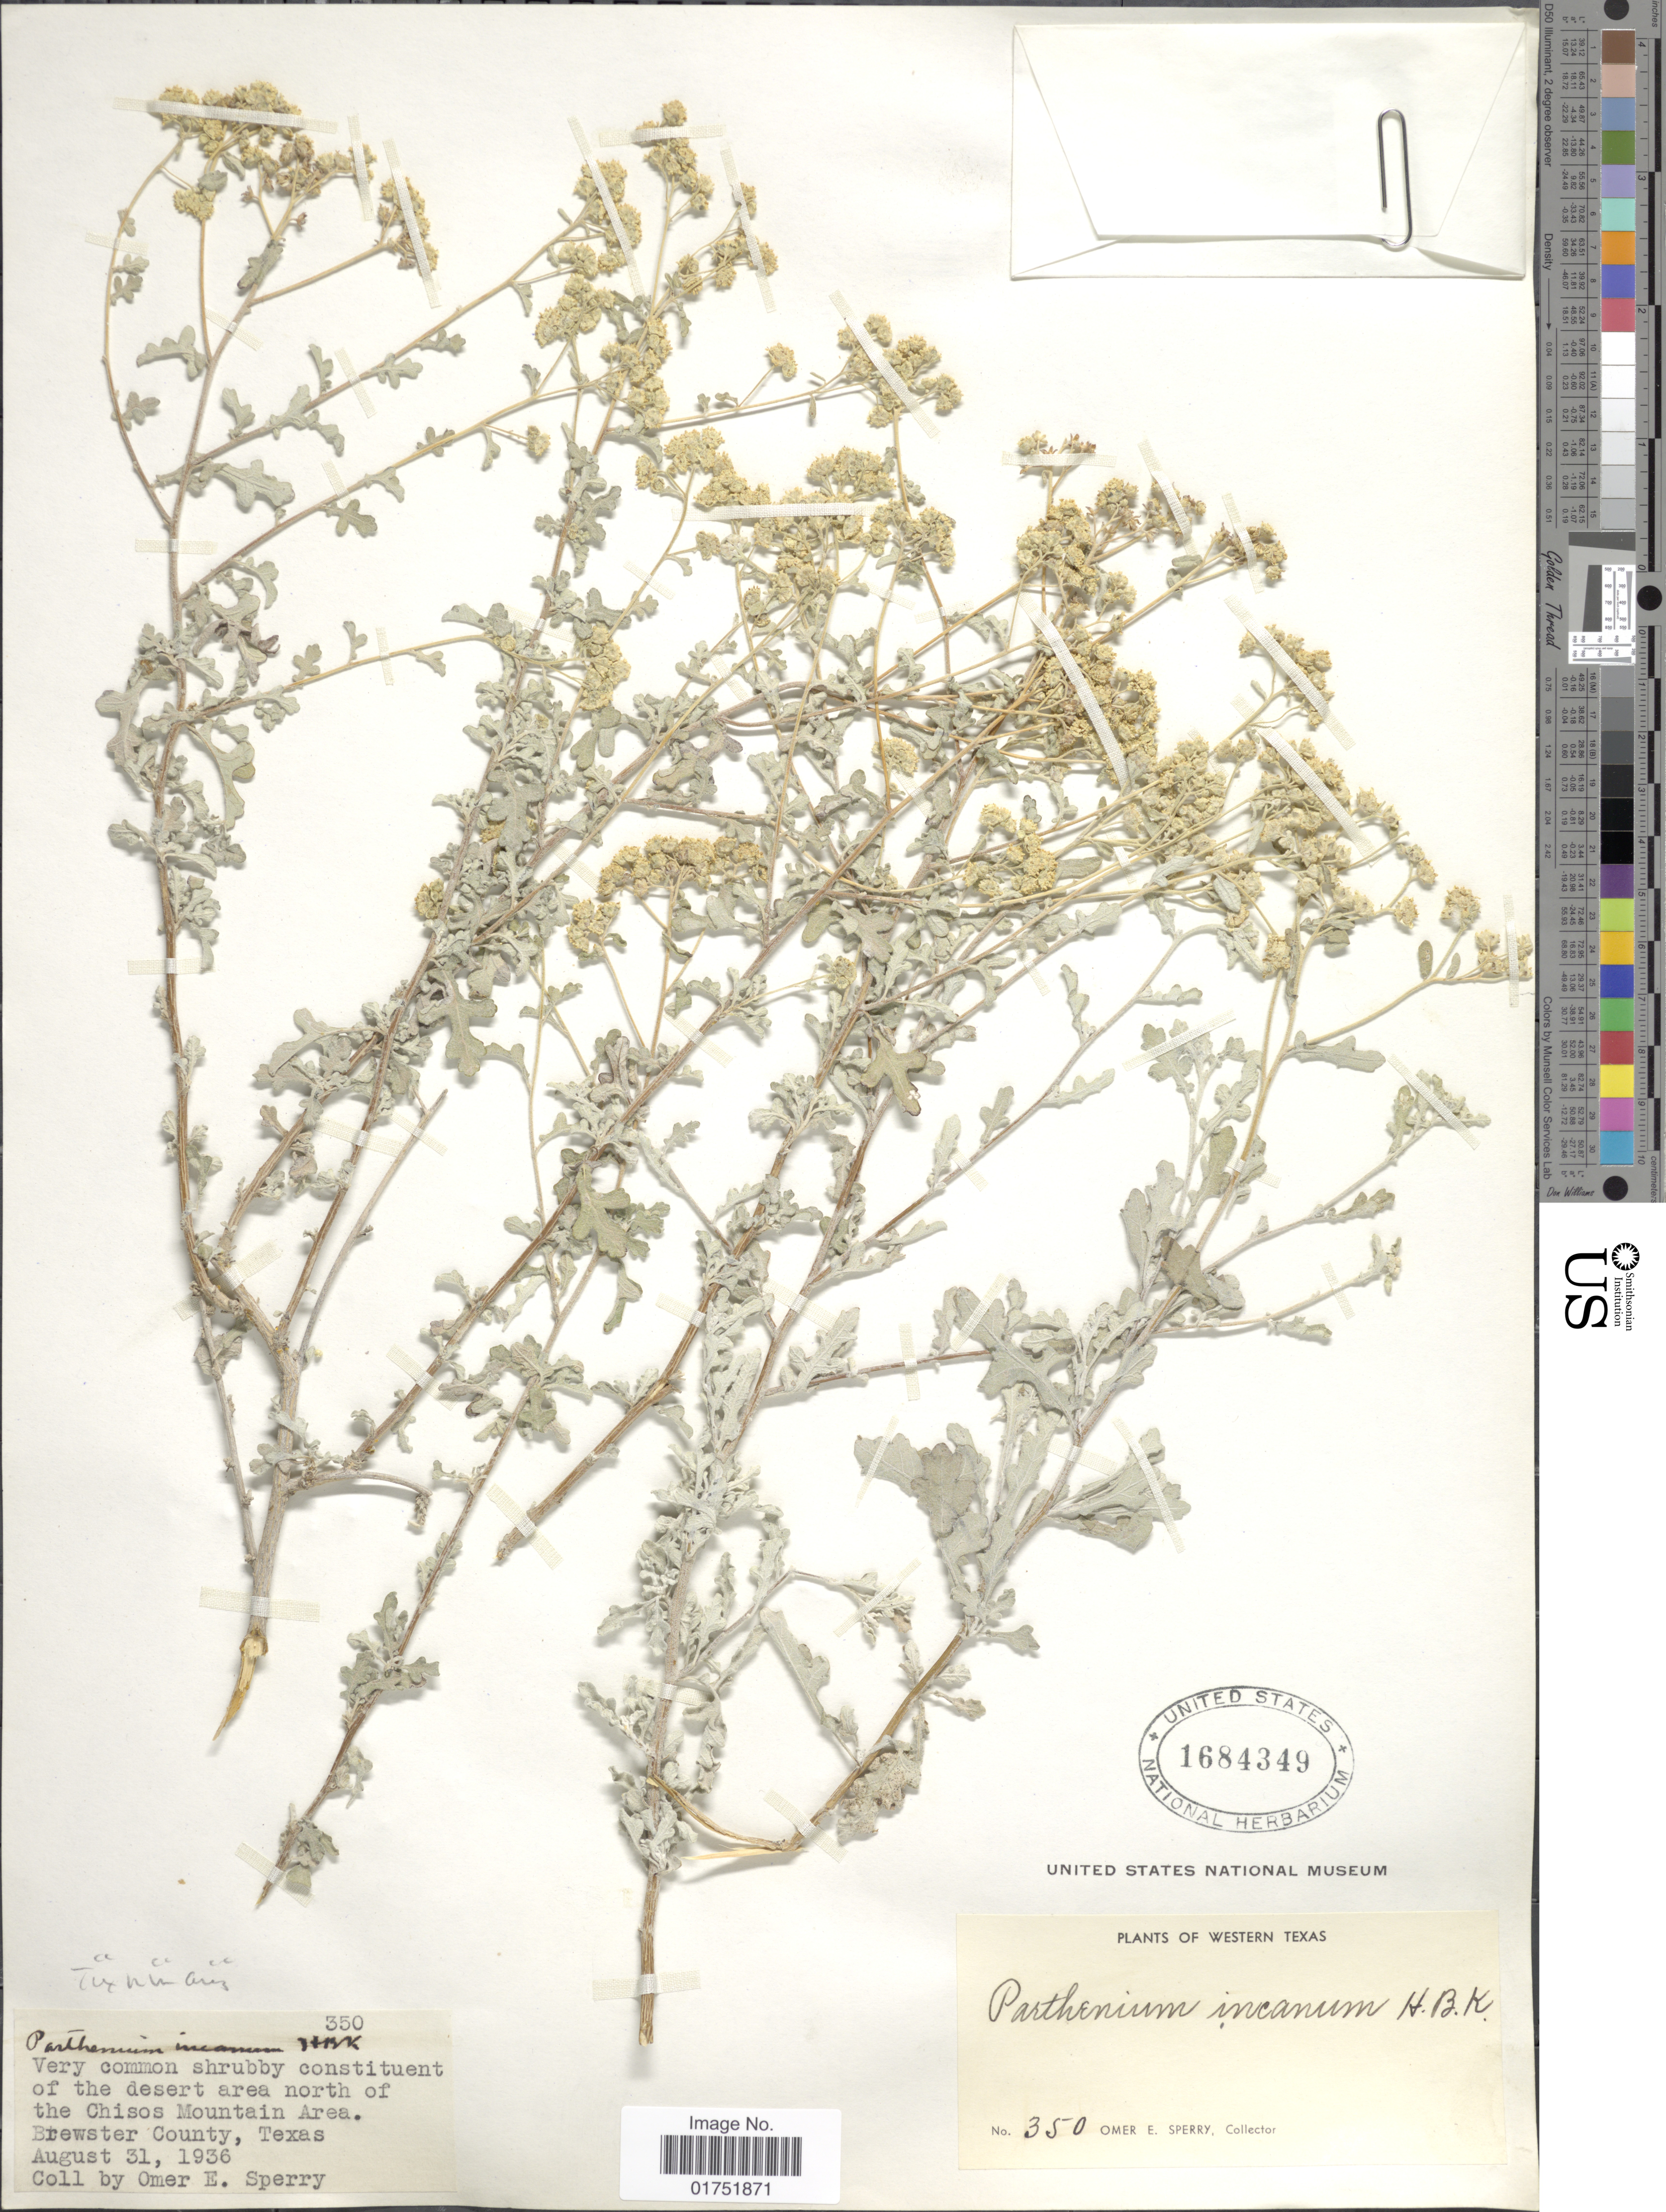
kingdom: Plantae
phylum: Tracheophyta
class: Magnoliopsida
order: Asterales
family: Asteraceae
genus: Parthenium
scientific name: Parthenium incanum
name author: Kunth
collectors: O. E. Sperry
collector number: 350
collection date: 1936-08-31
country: United States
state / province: Texas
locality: Western Texas, north of the Chisos Mountain Area, Brewster County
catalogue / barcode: US 1684349